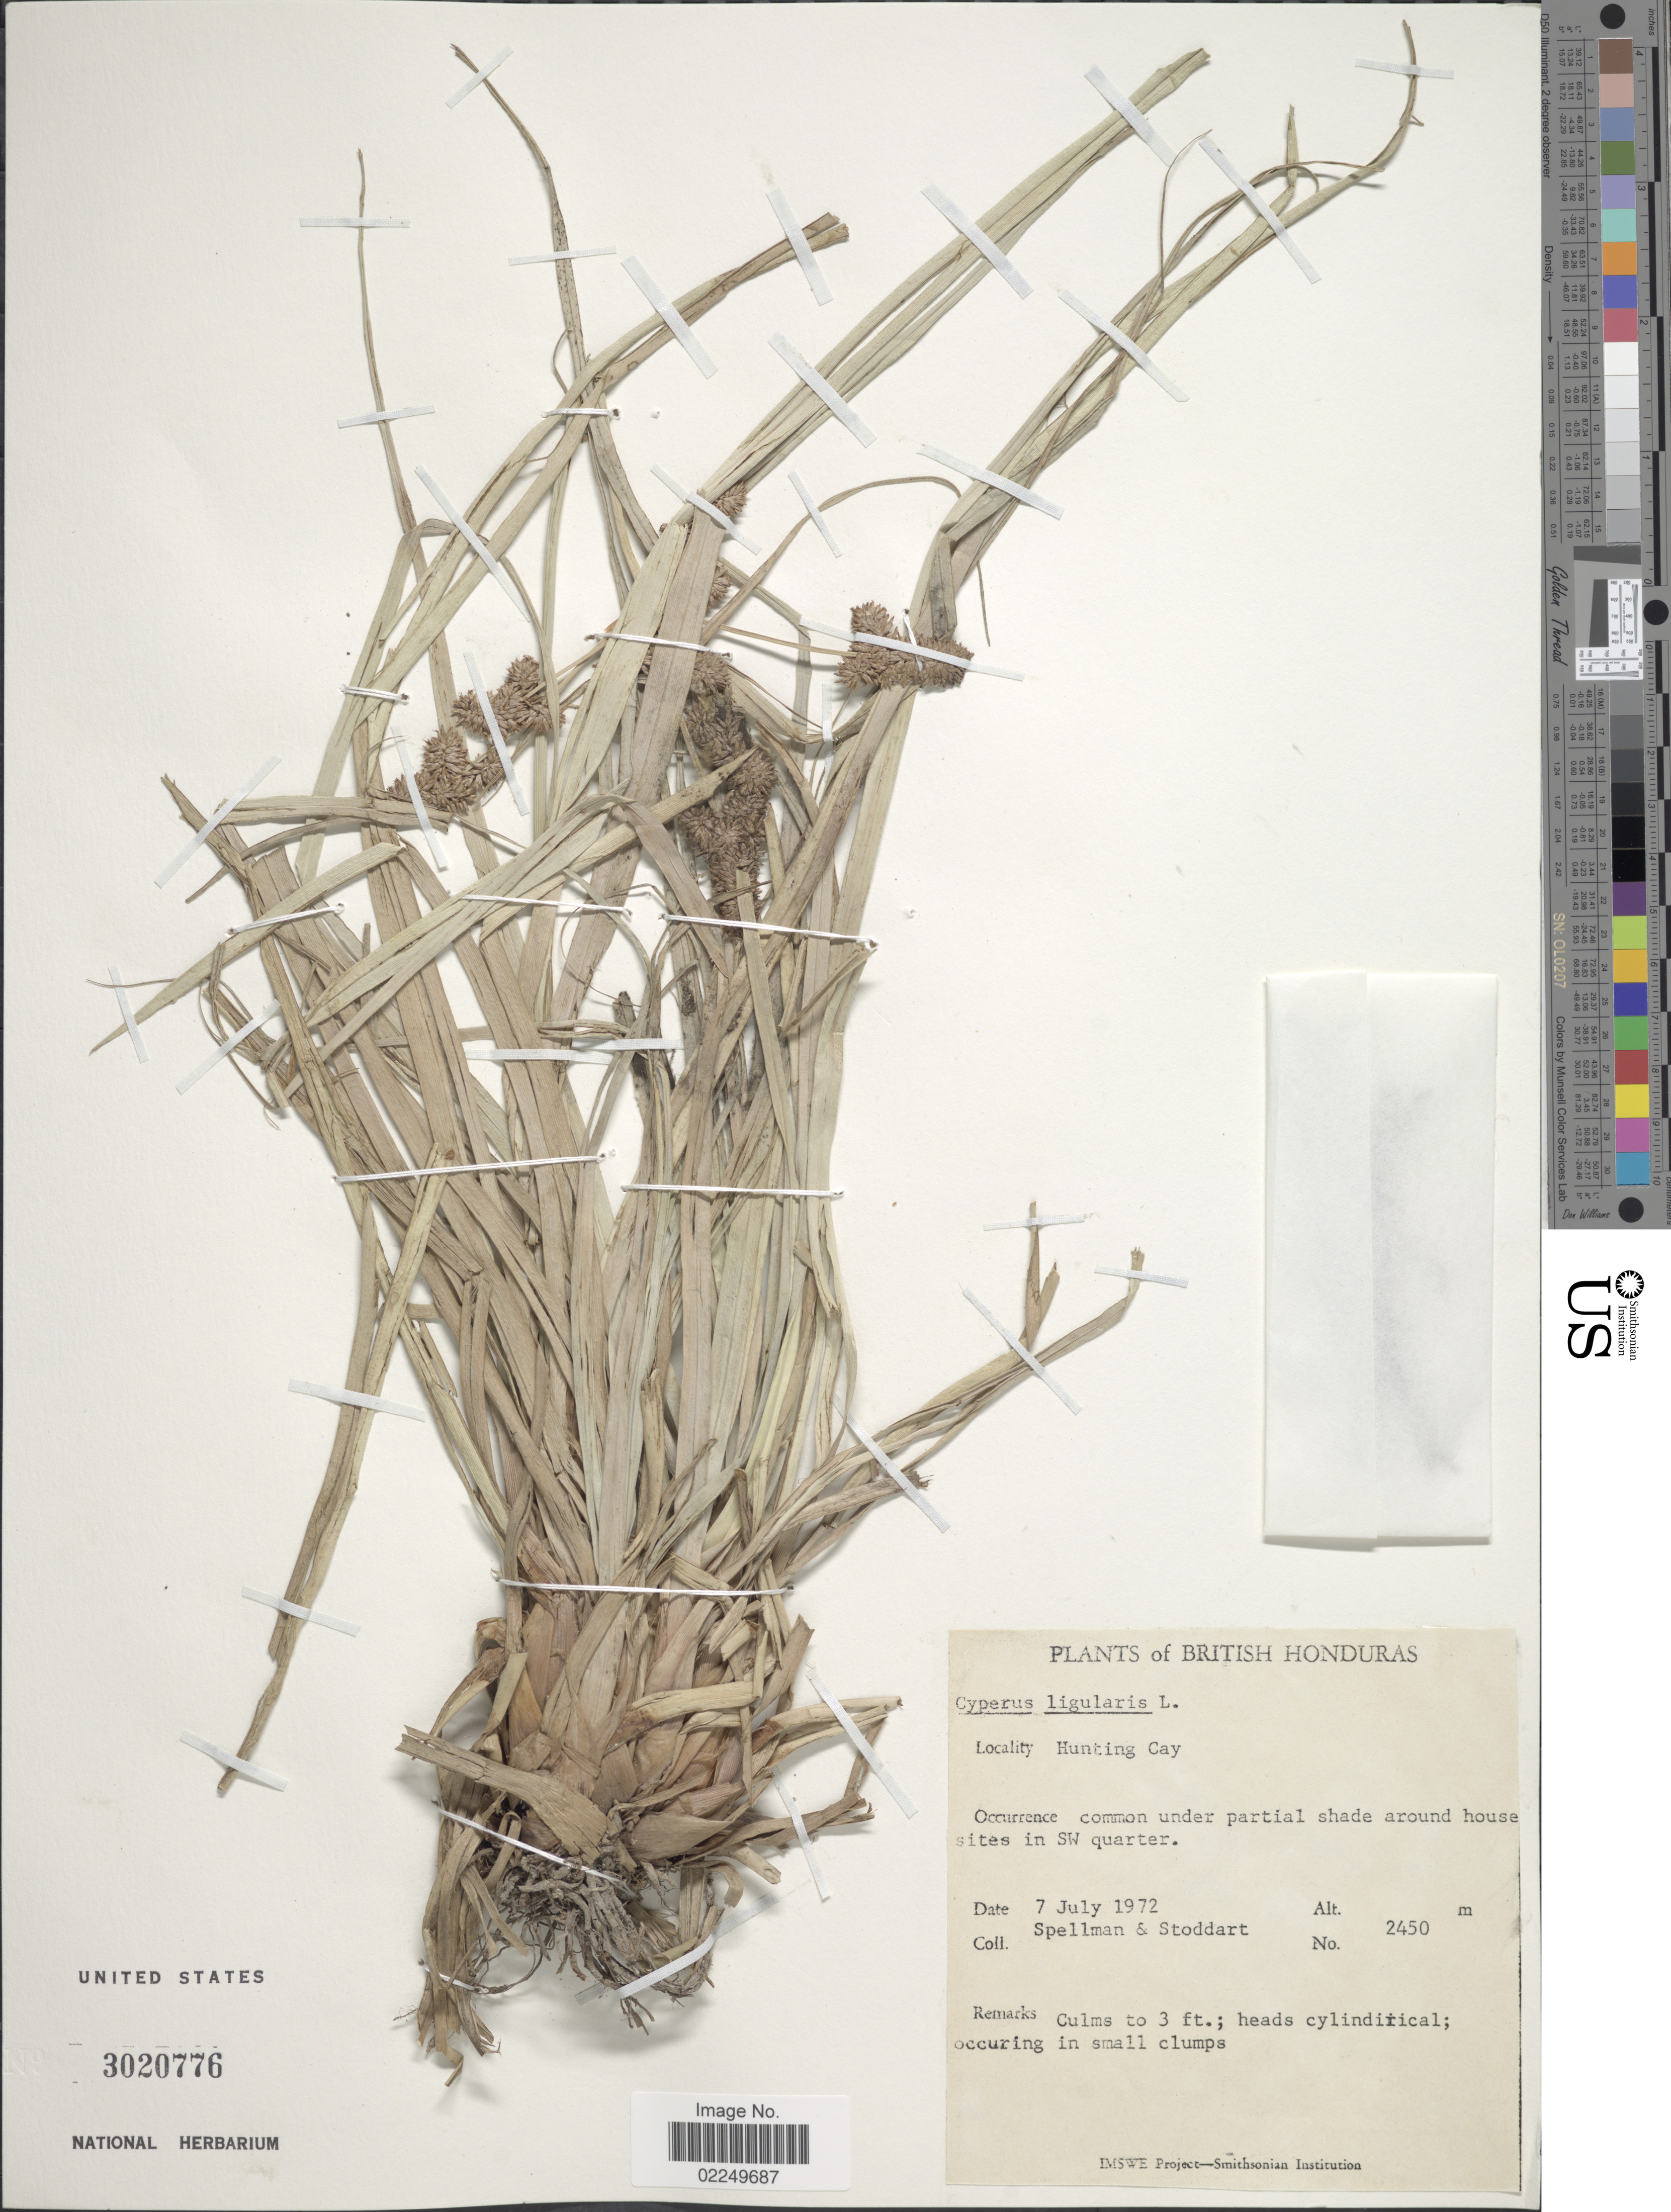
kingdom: Plantae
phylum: Tracheophyta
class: Liliopsida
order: Poales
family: Cyperaceae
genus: Cyperus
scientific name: Cyperus ligularis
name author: L.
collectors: Spellman, -- & -. Stoddart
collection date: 1972-07-07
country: Belize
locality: British Honduras, Hunting Cay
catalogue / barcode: US 3020776